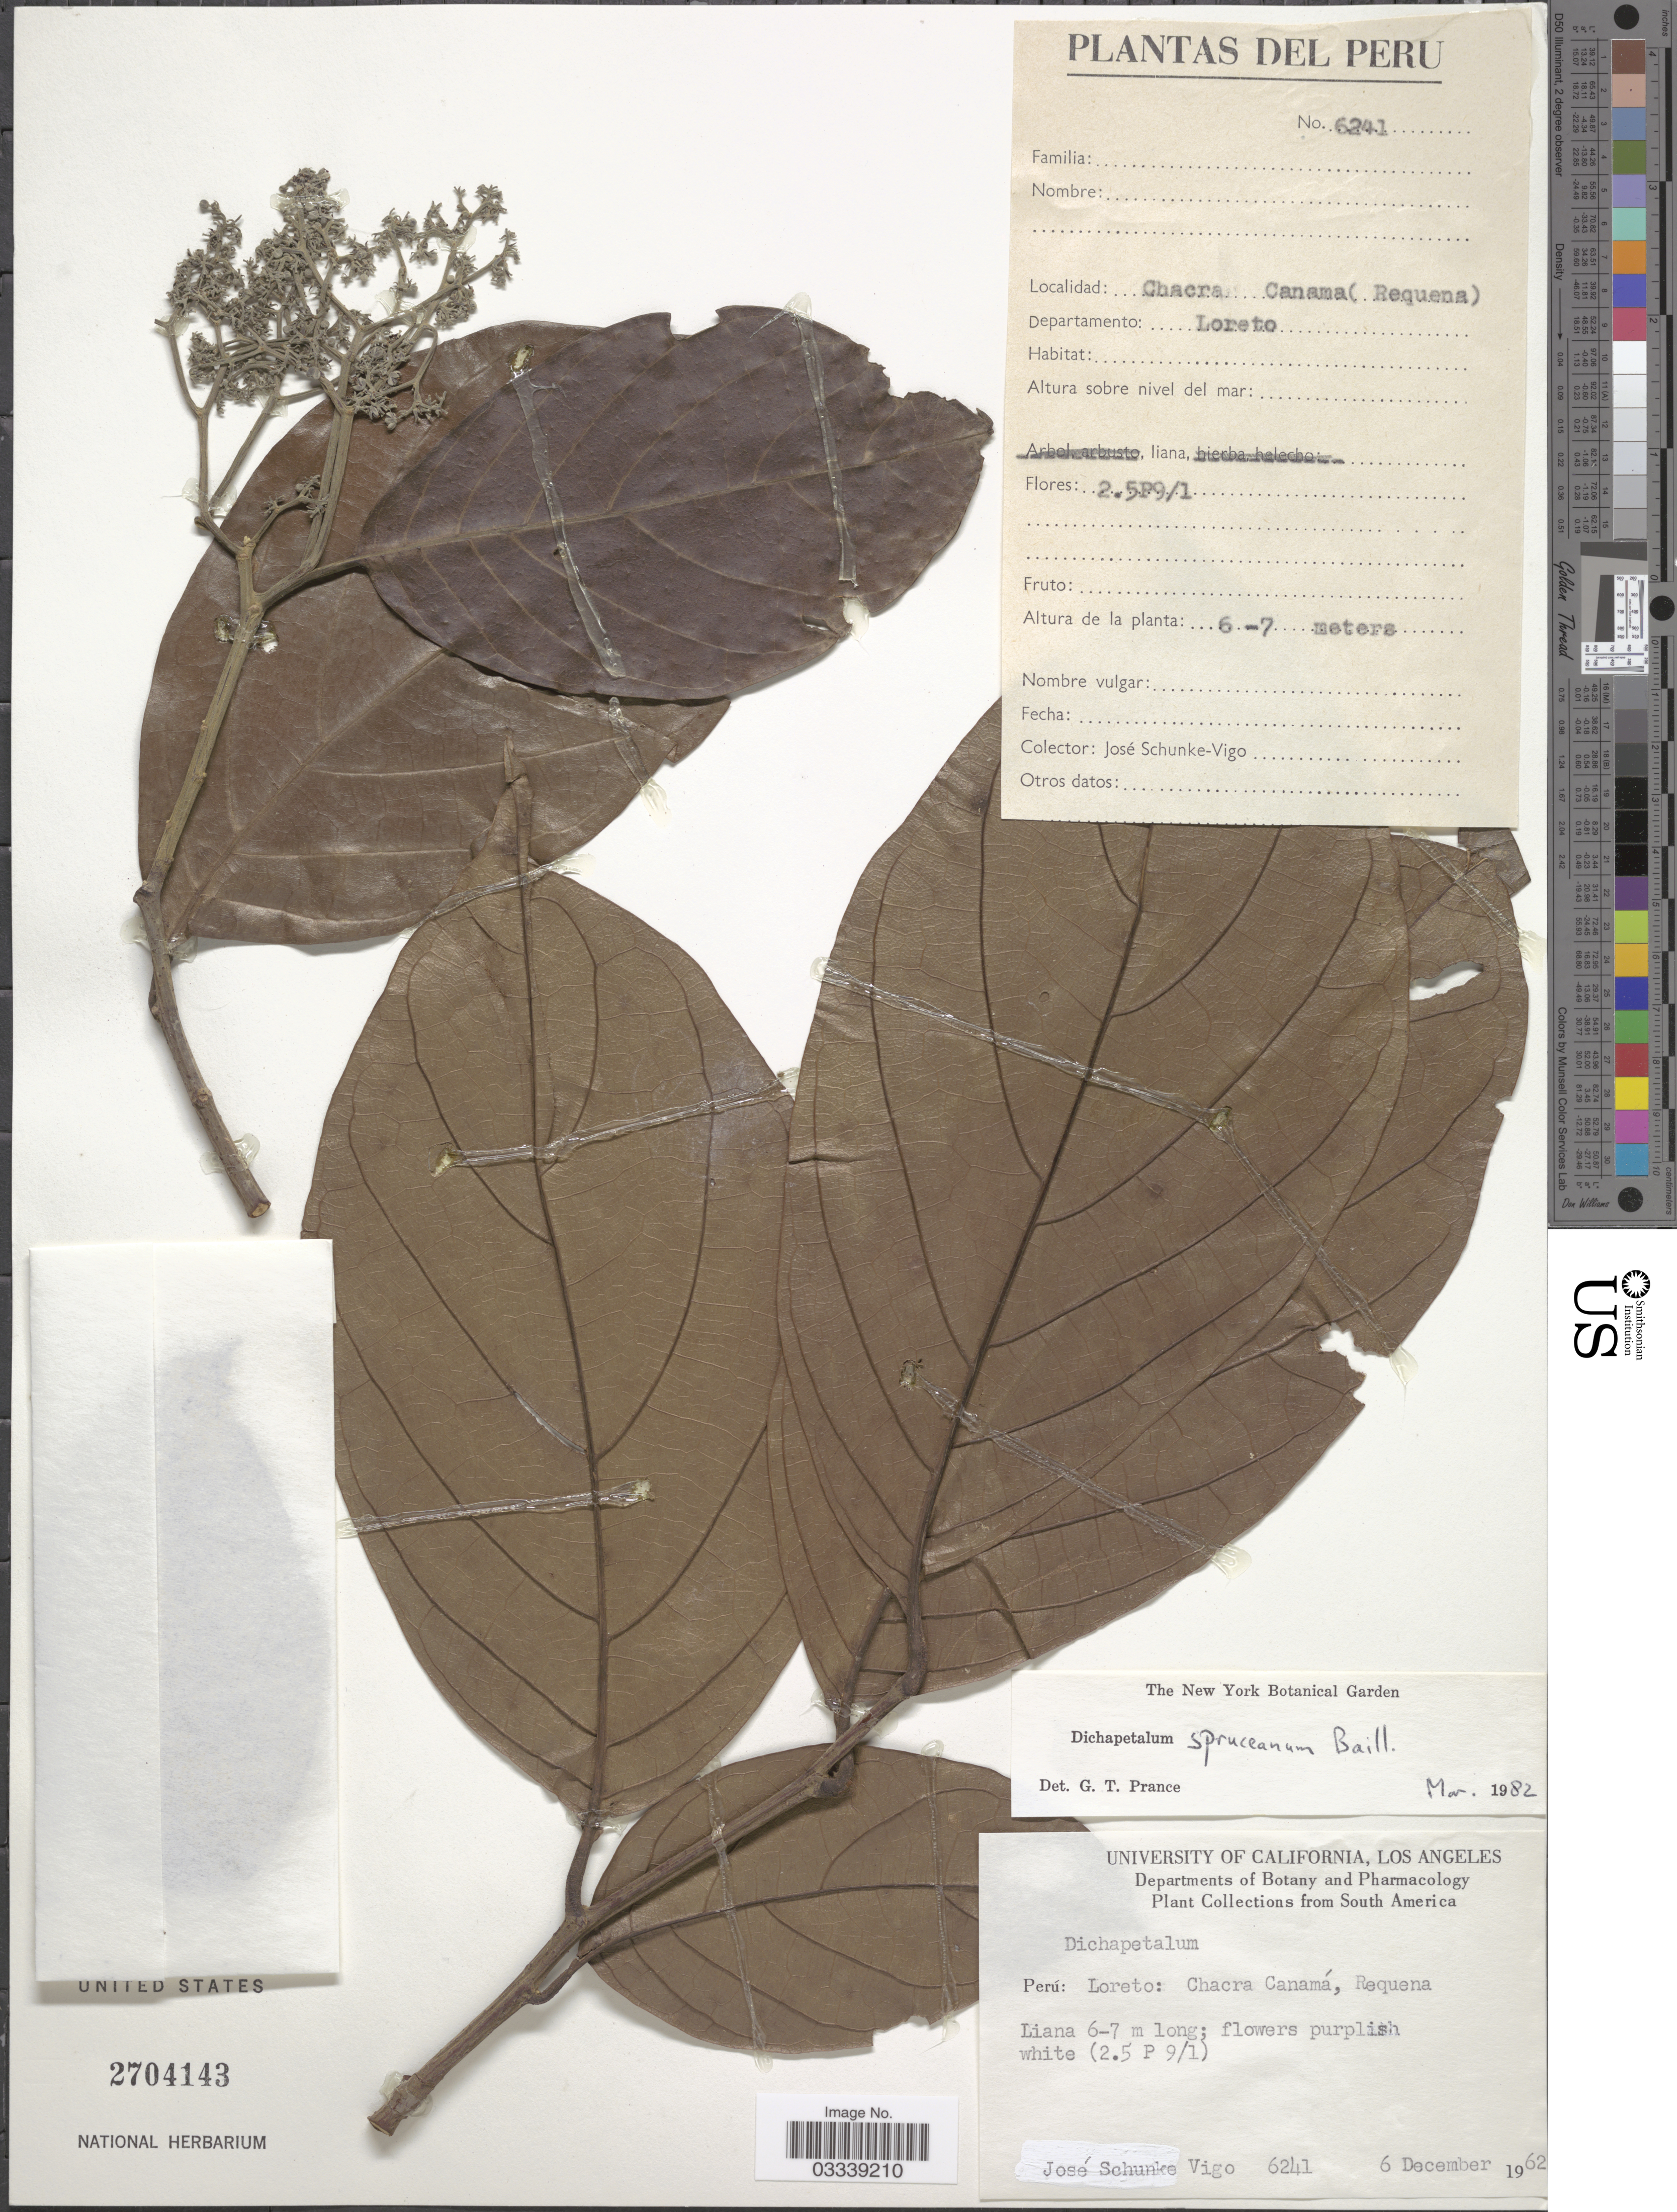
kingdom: Plantae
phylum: Tracheophyta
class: Magnoliopsida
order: Malpighiales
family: Dichapetalaceae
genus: Dichapetalum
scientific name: Dichapetalum spruceanum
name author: Baill.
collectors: J. Schunke Vigo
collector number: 6241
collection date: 1962-12-06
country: Peru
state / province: Loreto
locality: Chacra Canamá, requena. Departamento Loreto.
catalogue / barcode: US 2704143